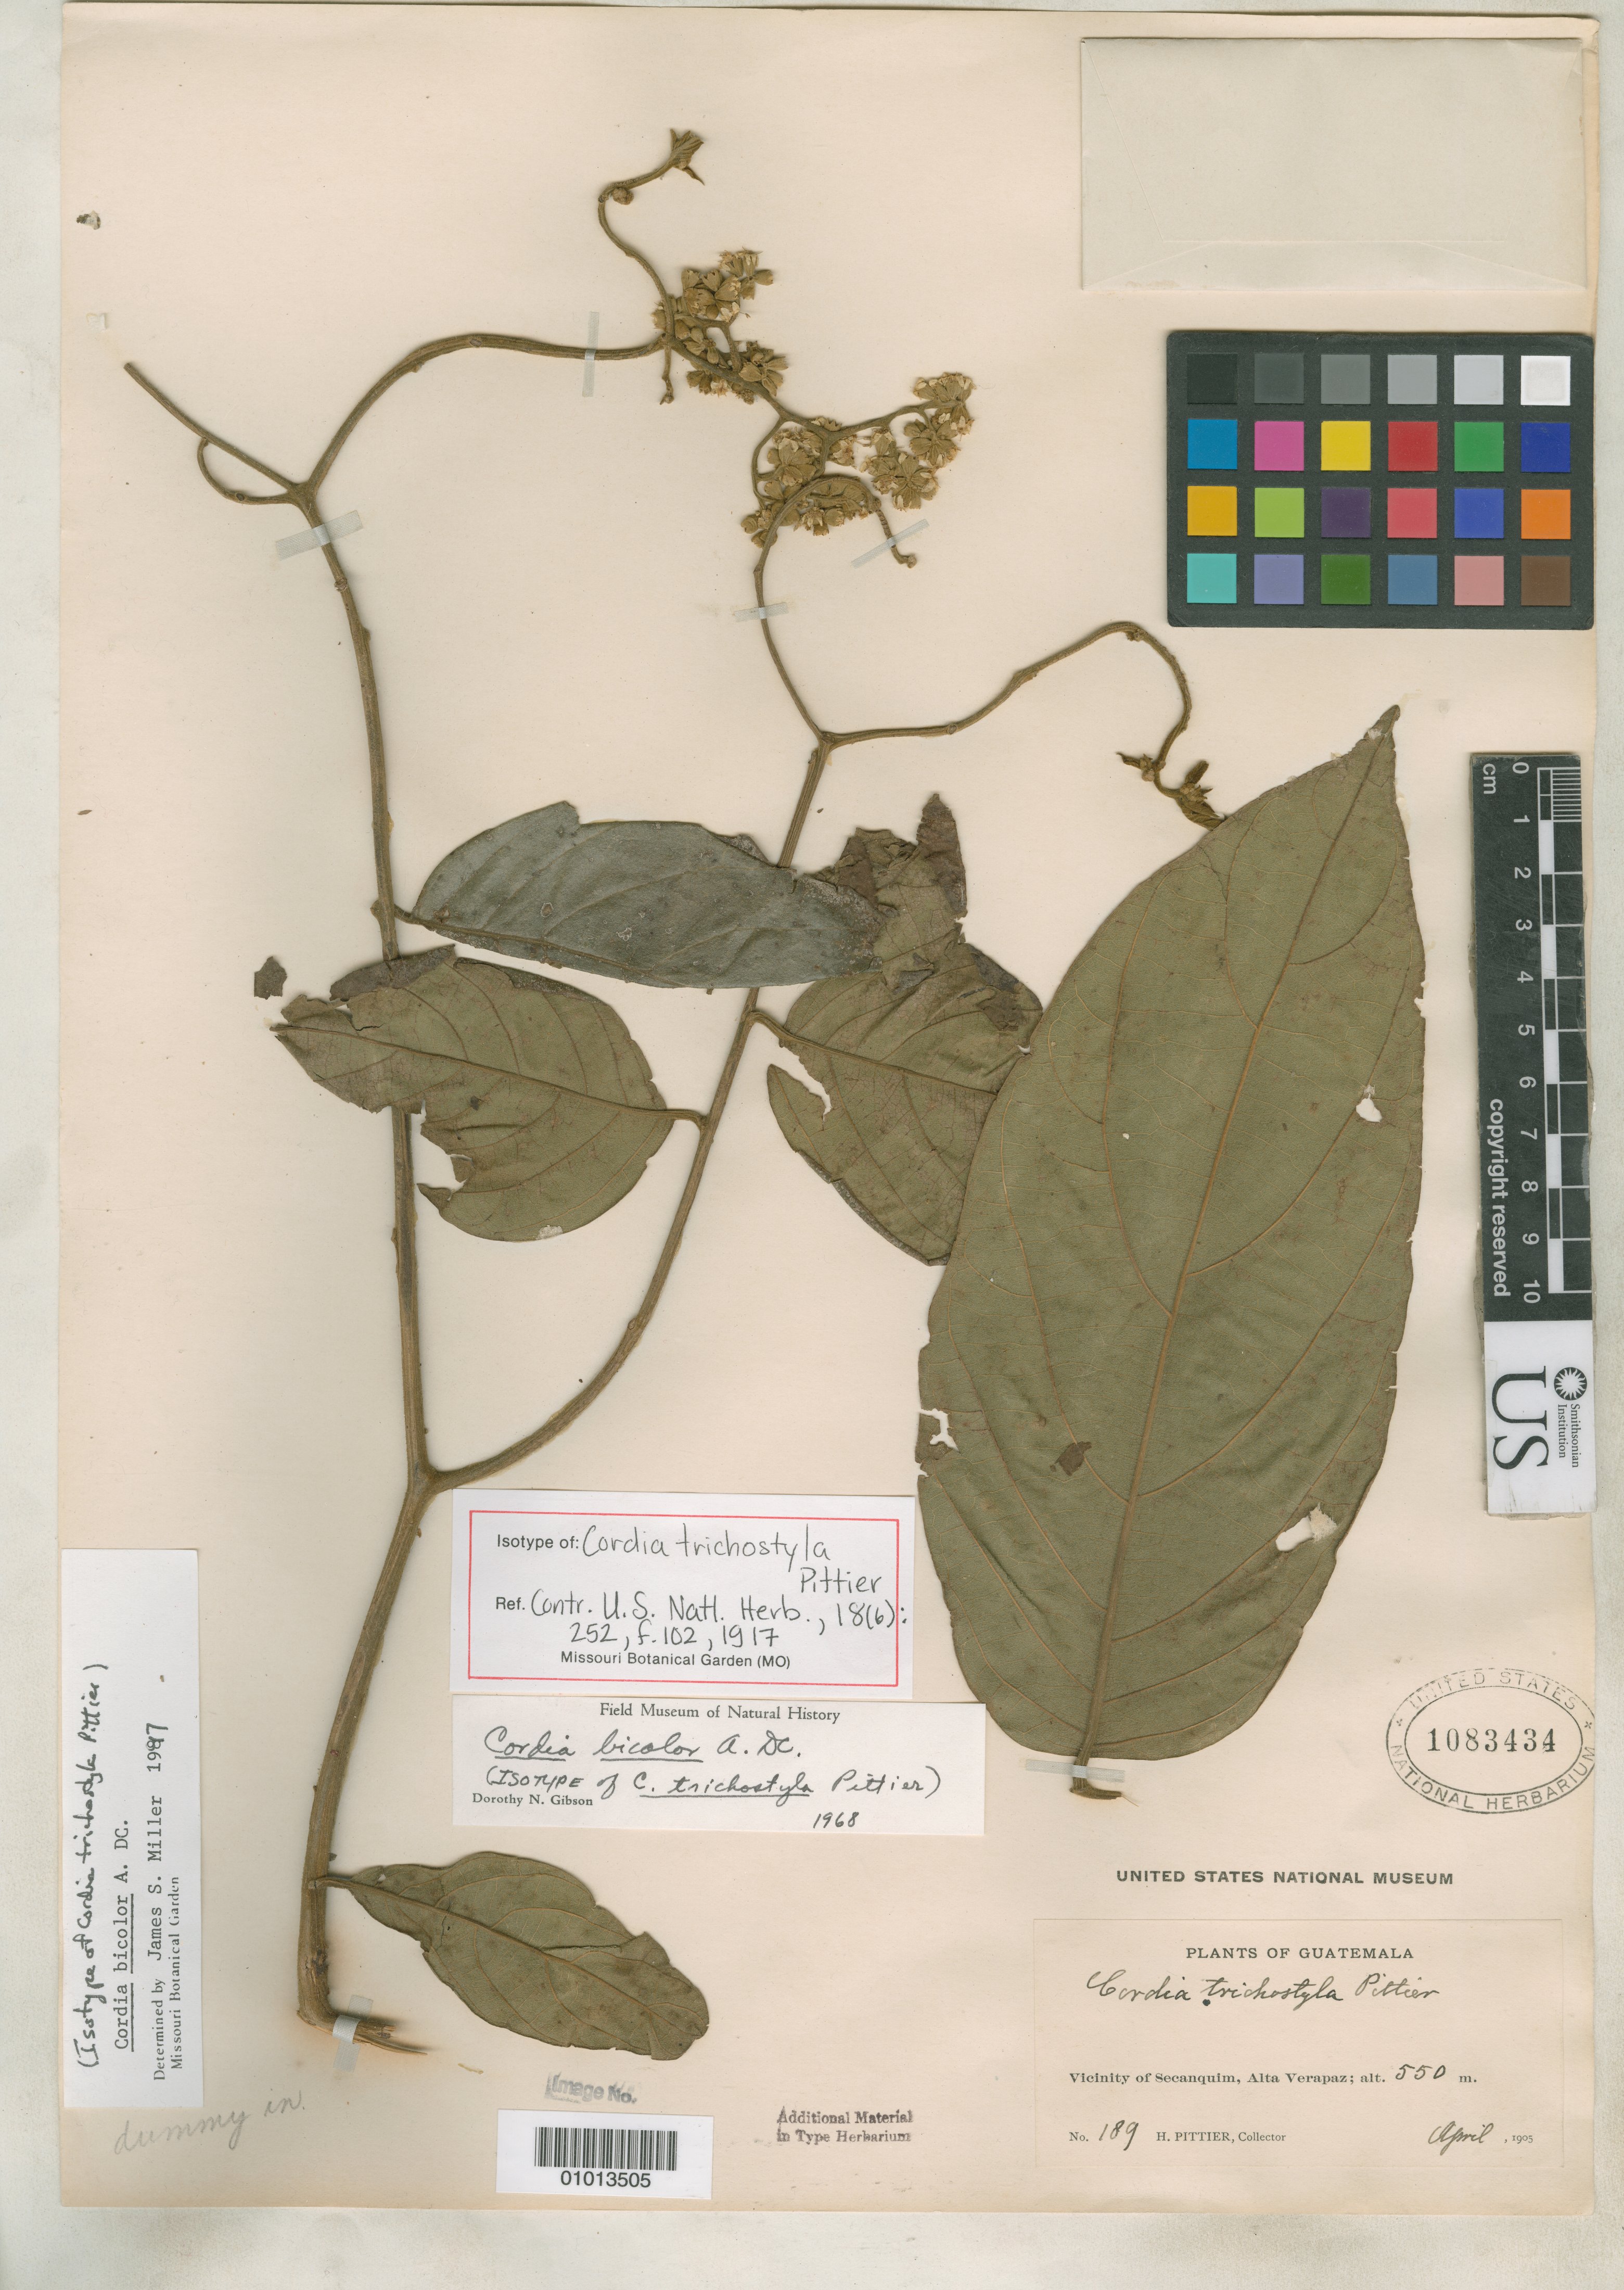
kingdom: Plantae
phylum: Tracheophyta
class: Magnoliopsida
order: Boraginales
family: Cordiaceae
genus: Cordia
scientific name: Cordia trichostyla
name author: Pittier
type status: Isotype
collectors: H. F. Pittier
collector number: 189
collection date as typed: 30 Apr 1995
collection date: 1995-04-30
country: Guatemala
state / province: Alta Verapaz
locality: Vicinity of Secanquim.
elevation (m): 550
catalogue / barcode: US 1083434